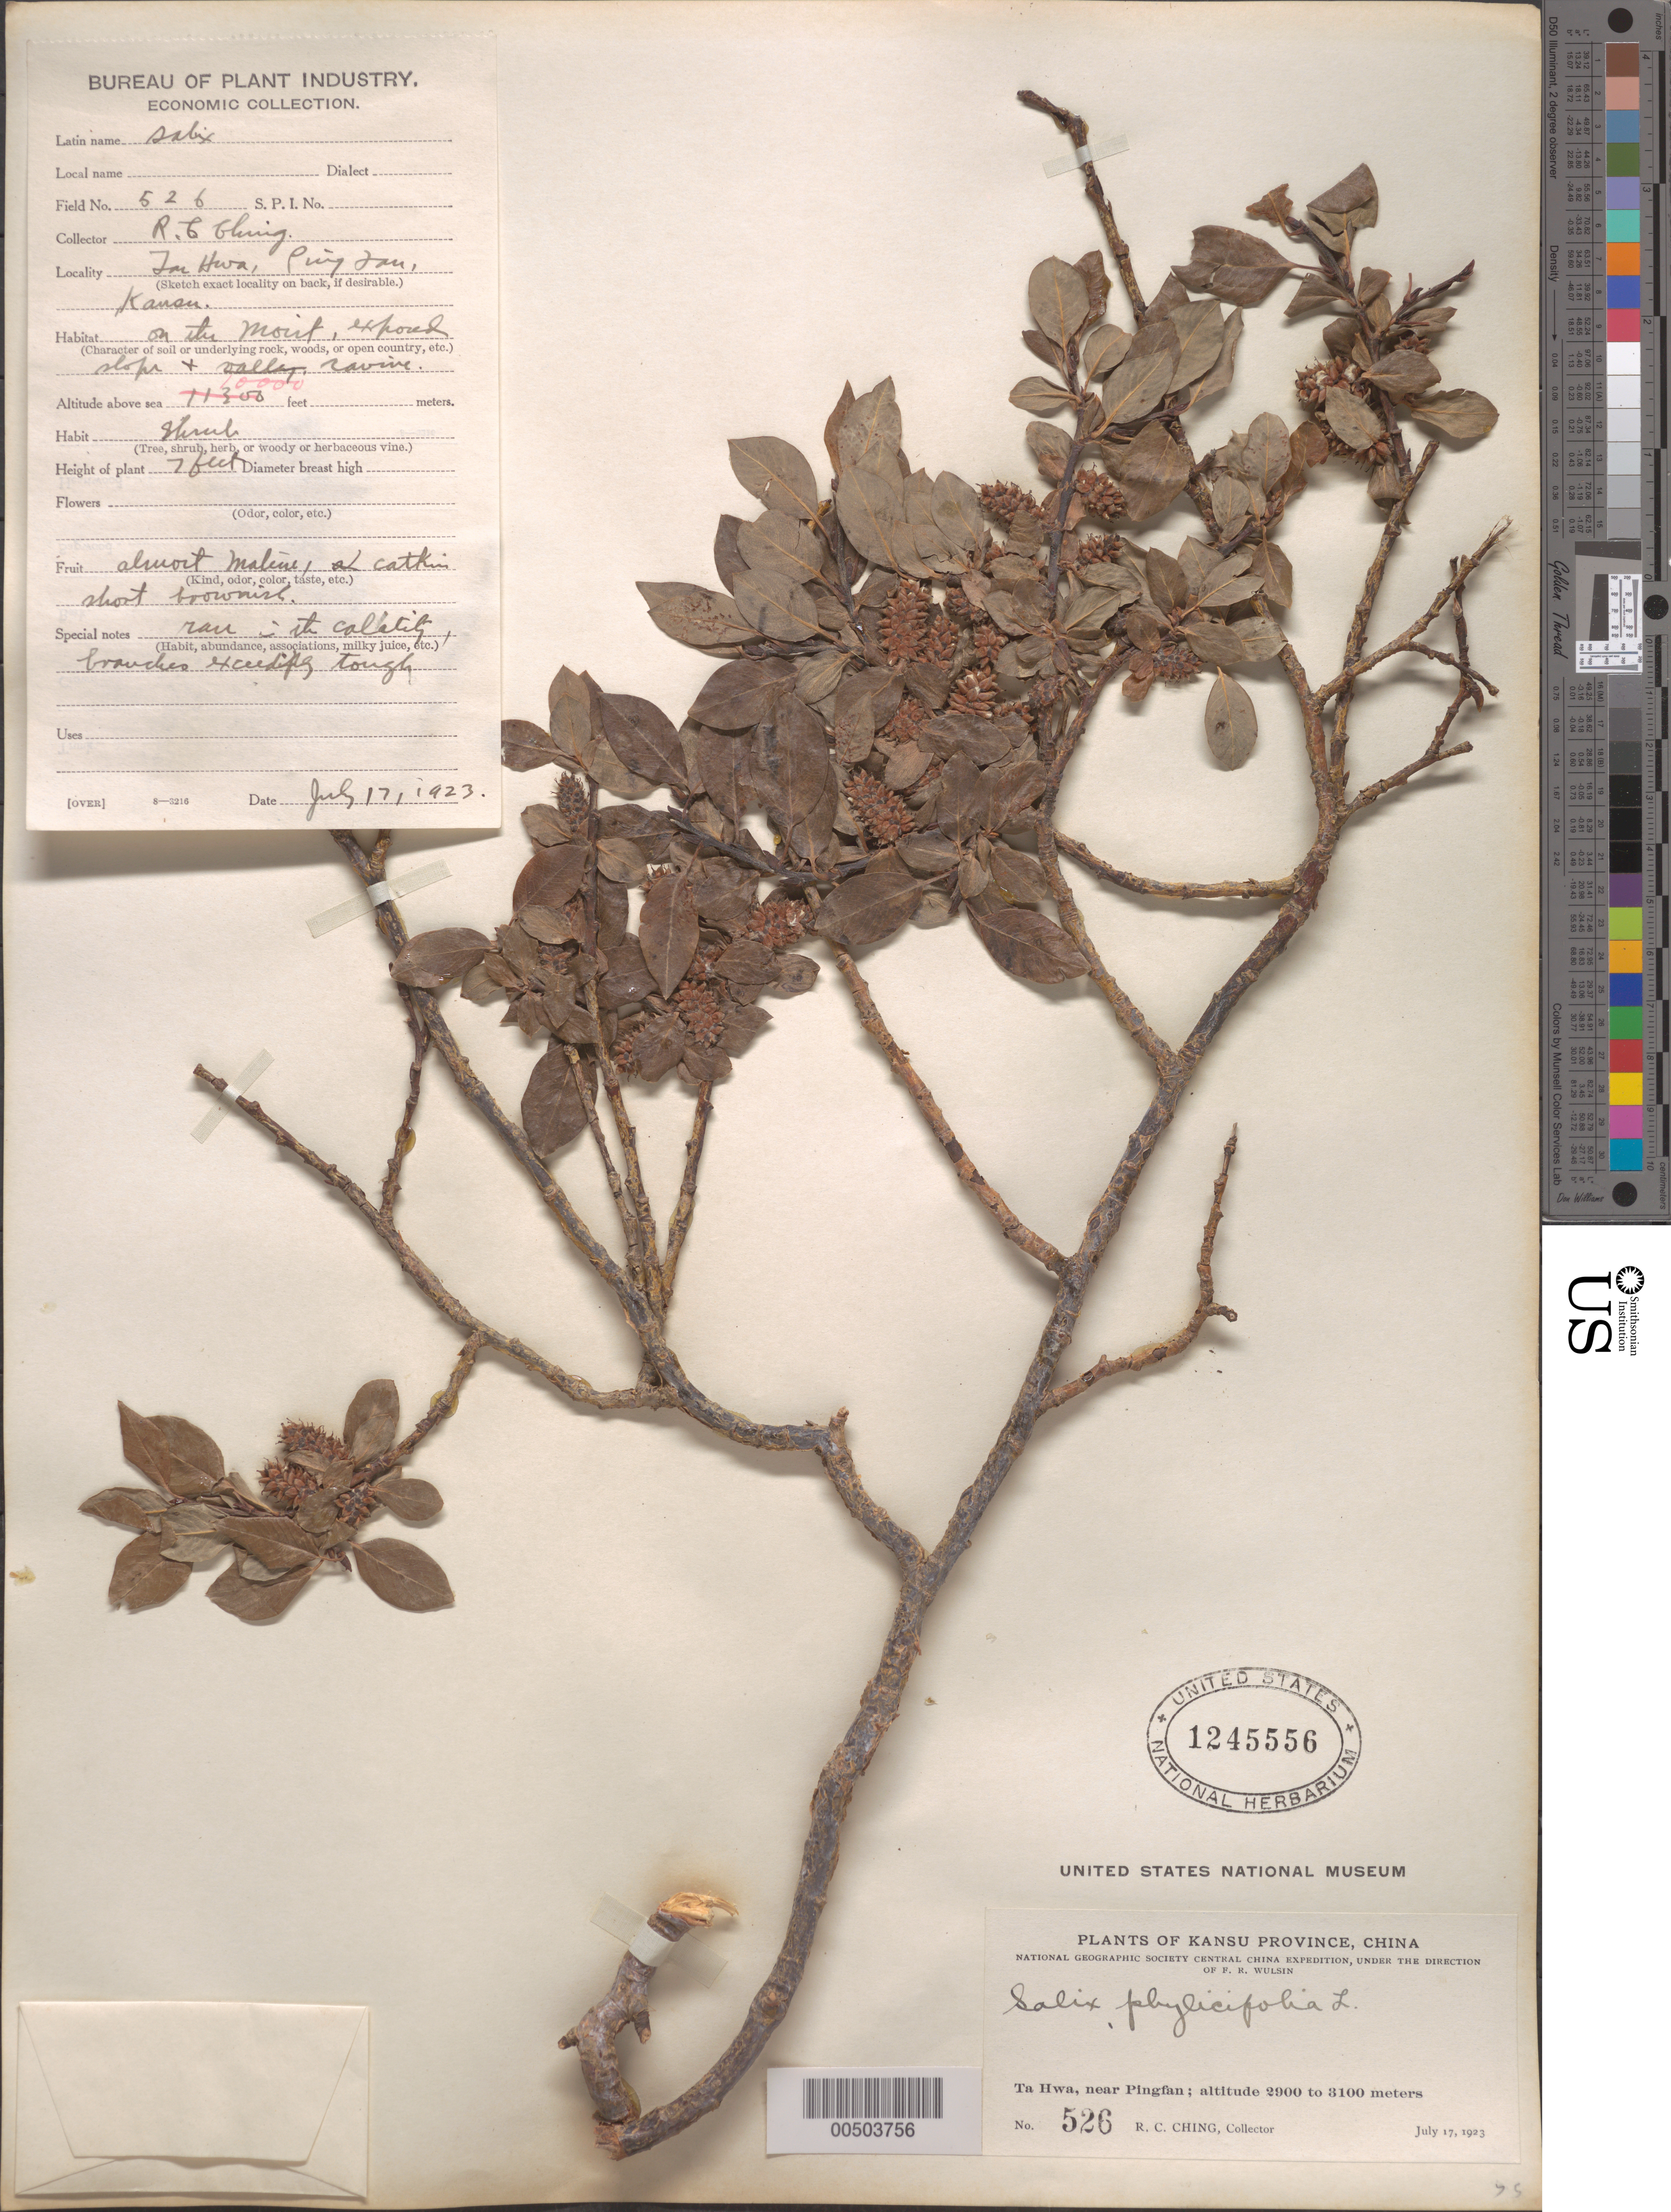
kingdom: Plantae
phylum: Tracheophyta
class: Magnoliopsida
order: Malpighiales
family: Salicaceae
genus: Salix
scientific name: Salix phylicifolia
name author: L.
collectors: R. C. Ching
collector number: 526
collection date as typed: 17 Jul 1923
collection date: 1923-07-17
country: China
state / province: Gansu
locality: Ta Hwa, near Pingfan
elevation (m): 2900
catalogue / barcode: US 1245556